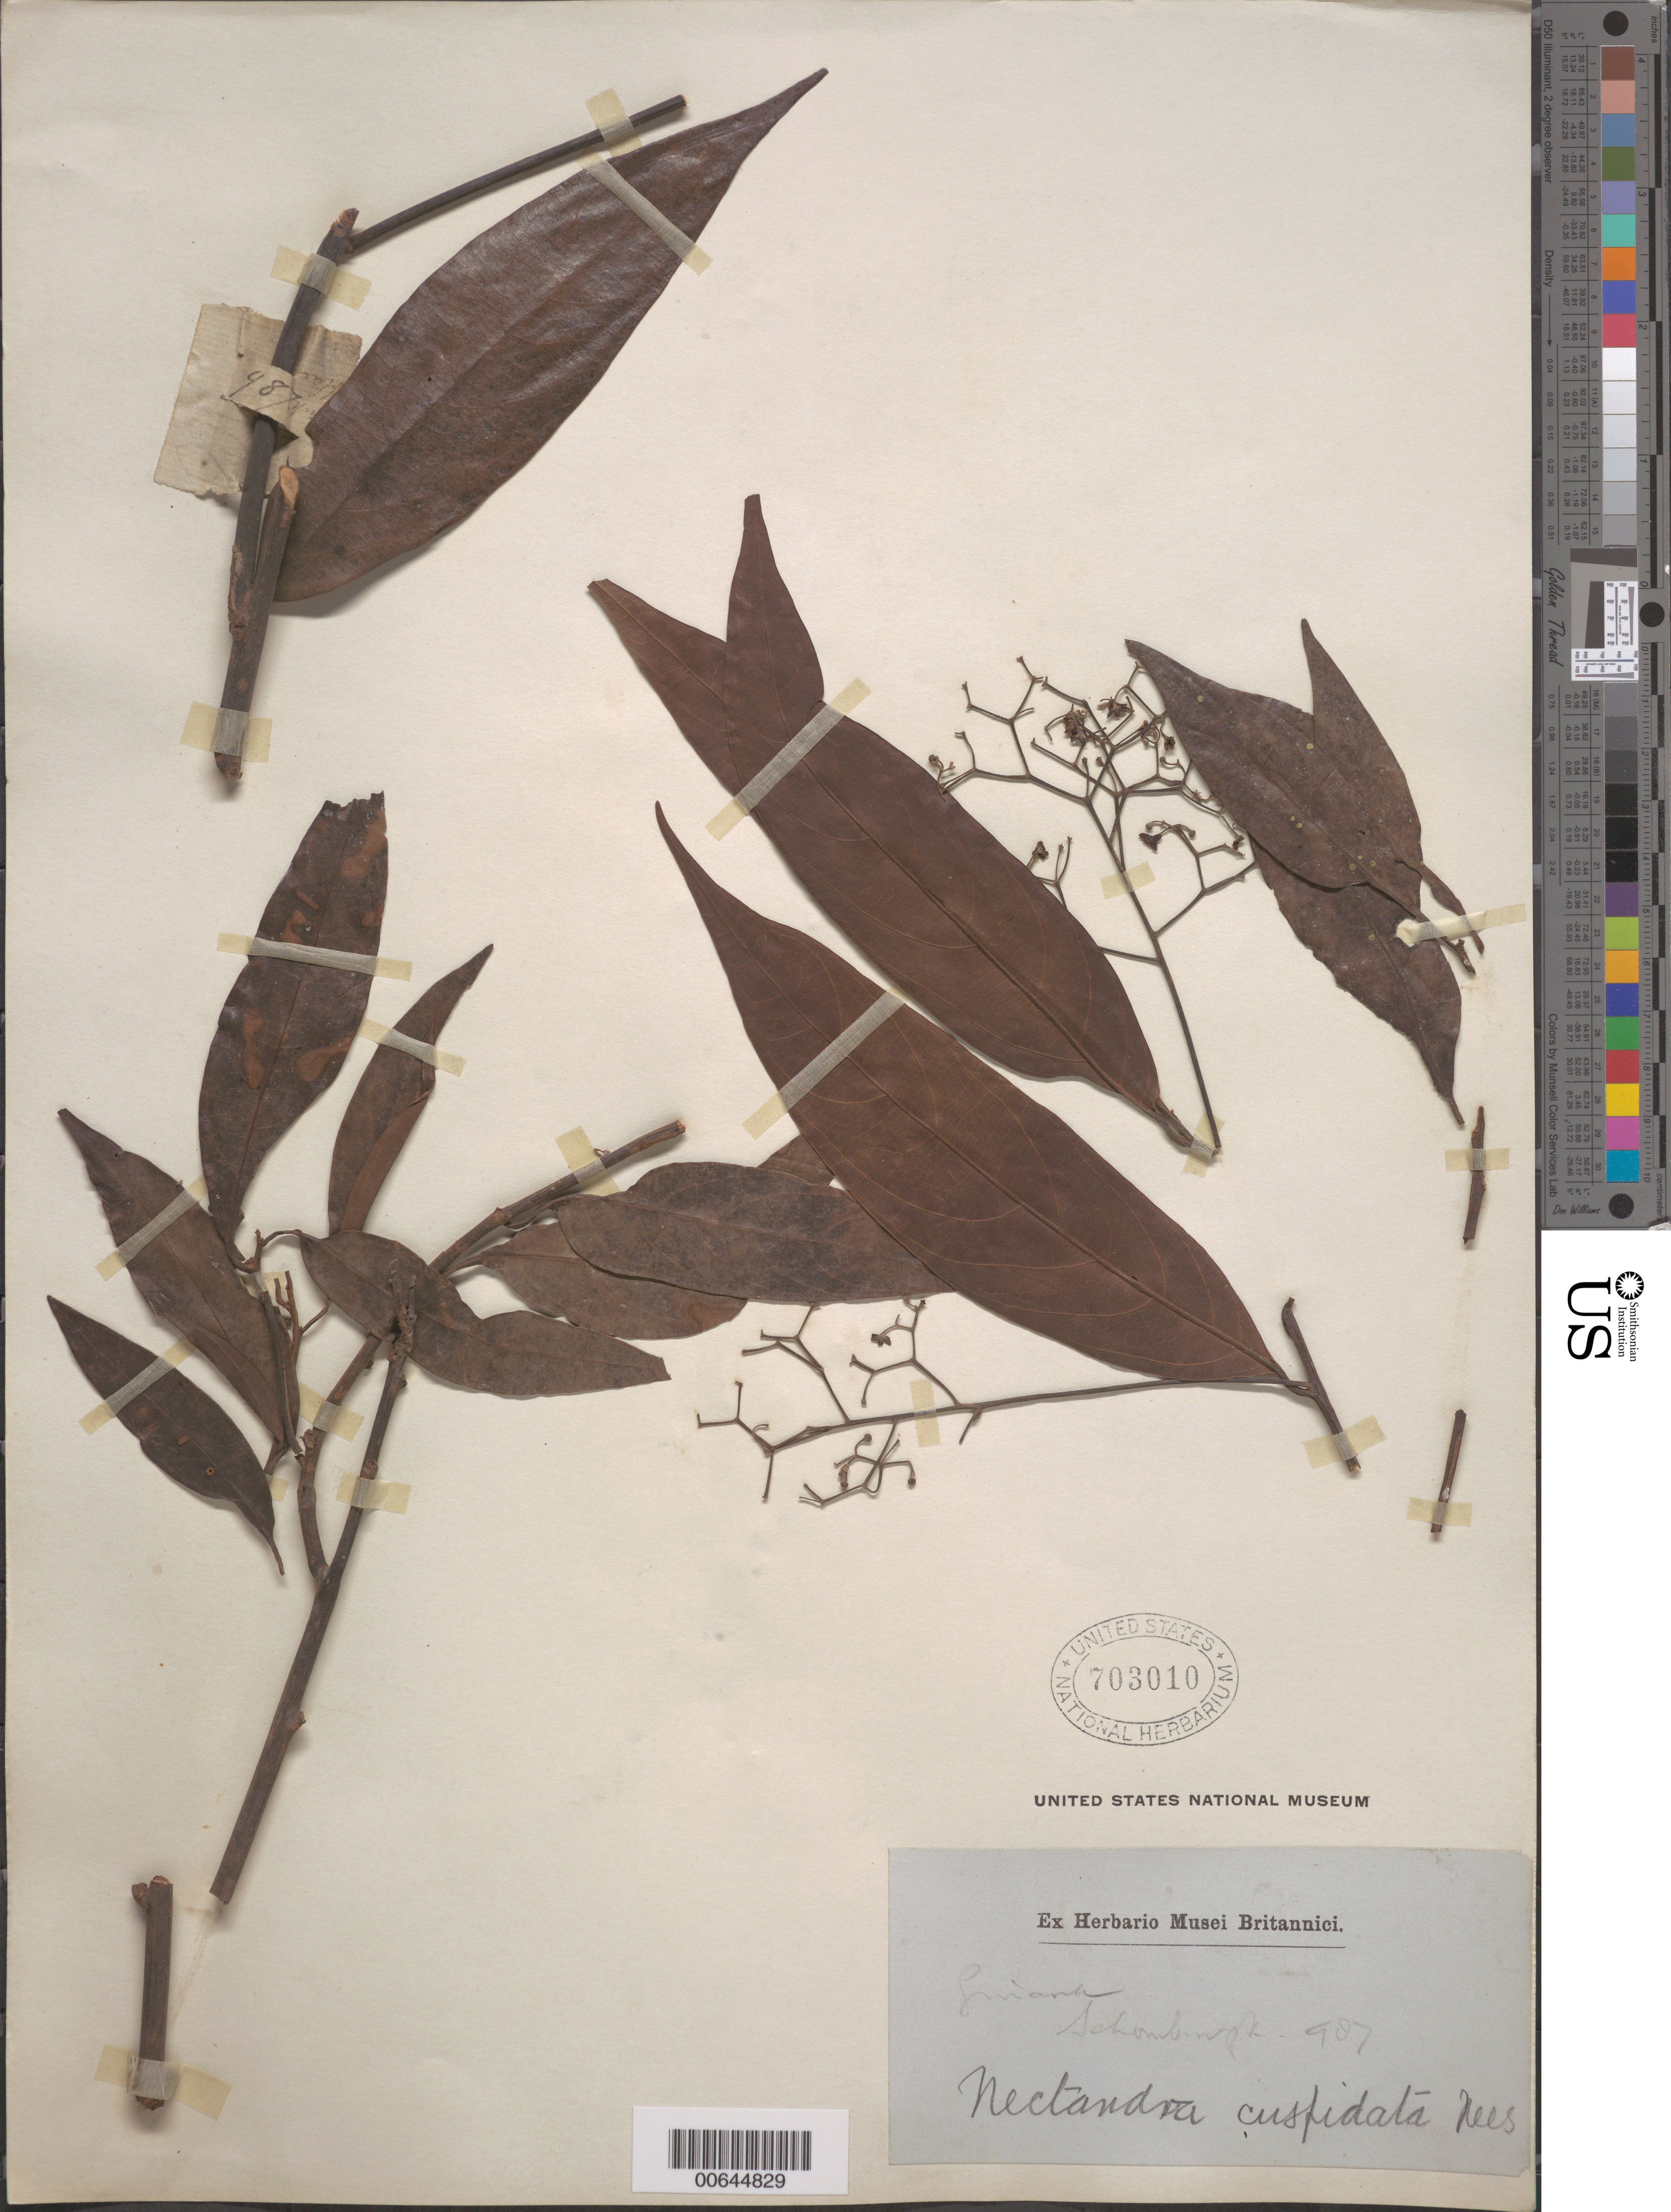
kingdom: Plantae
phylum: Tracheophyta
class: Magnoliopsida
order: Laurales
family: Lauraceae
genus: Nectandra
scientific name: Nectandra cuspidata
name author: Nees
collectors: R. H. Schomburgk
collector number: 987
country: Guyana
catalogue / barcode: US 703010